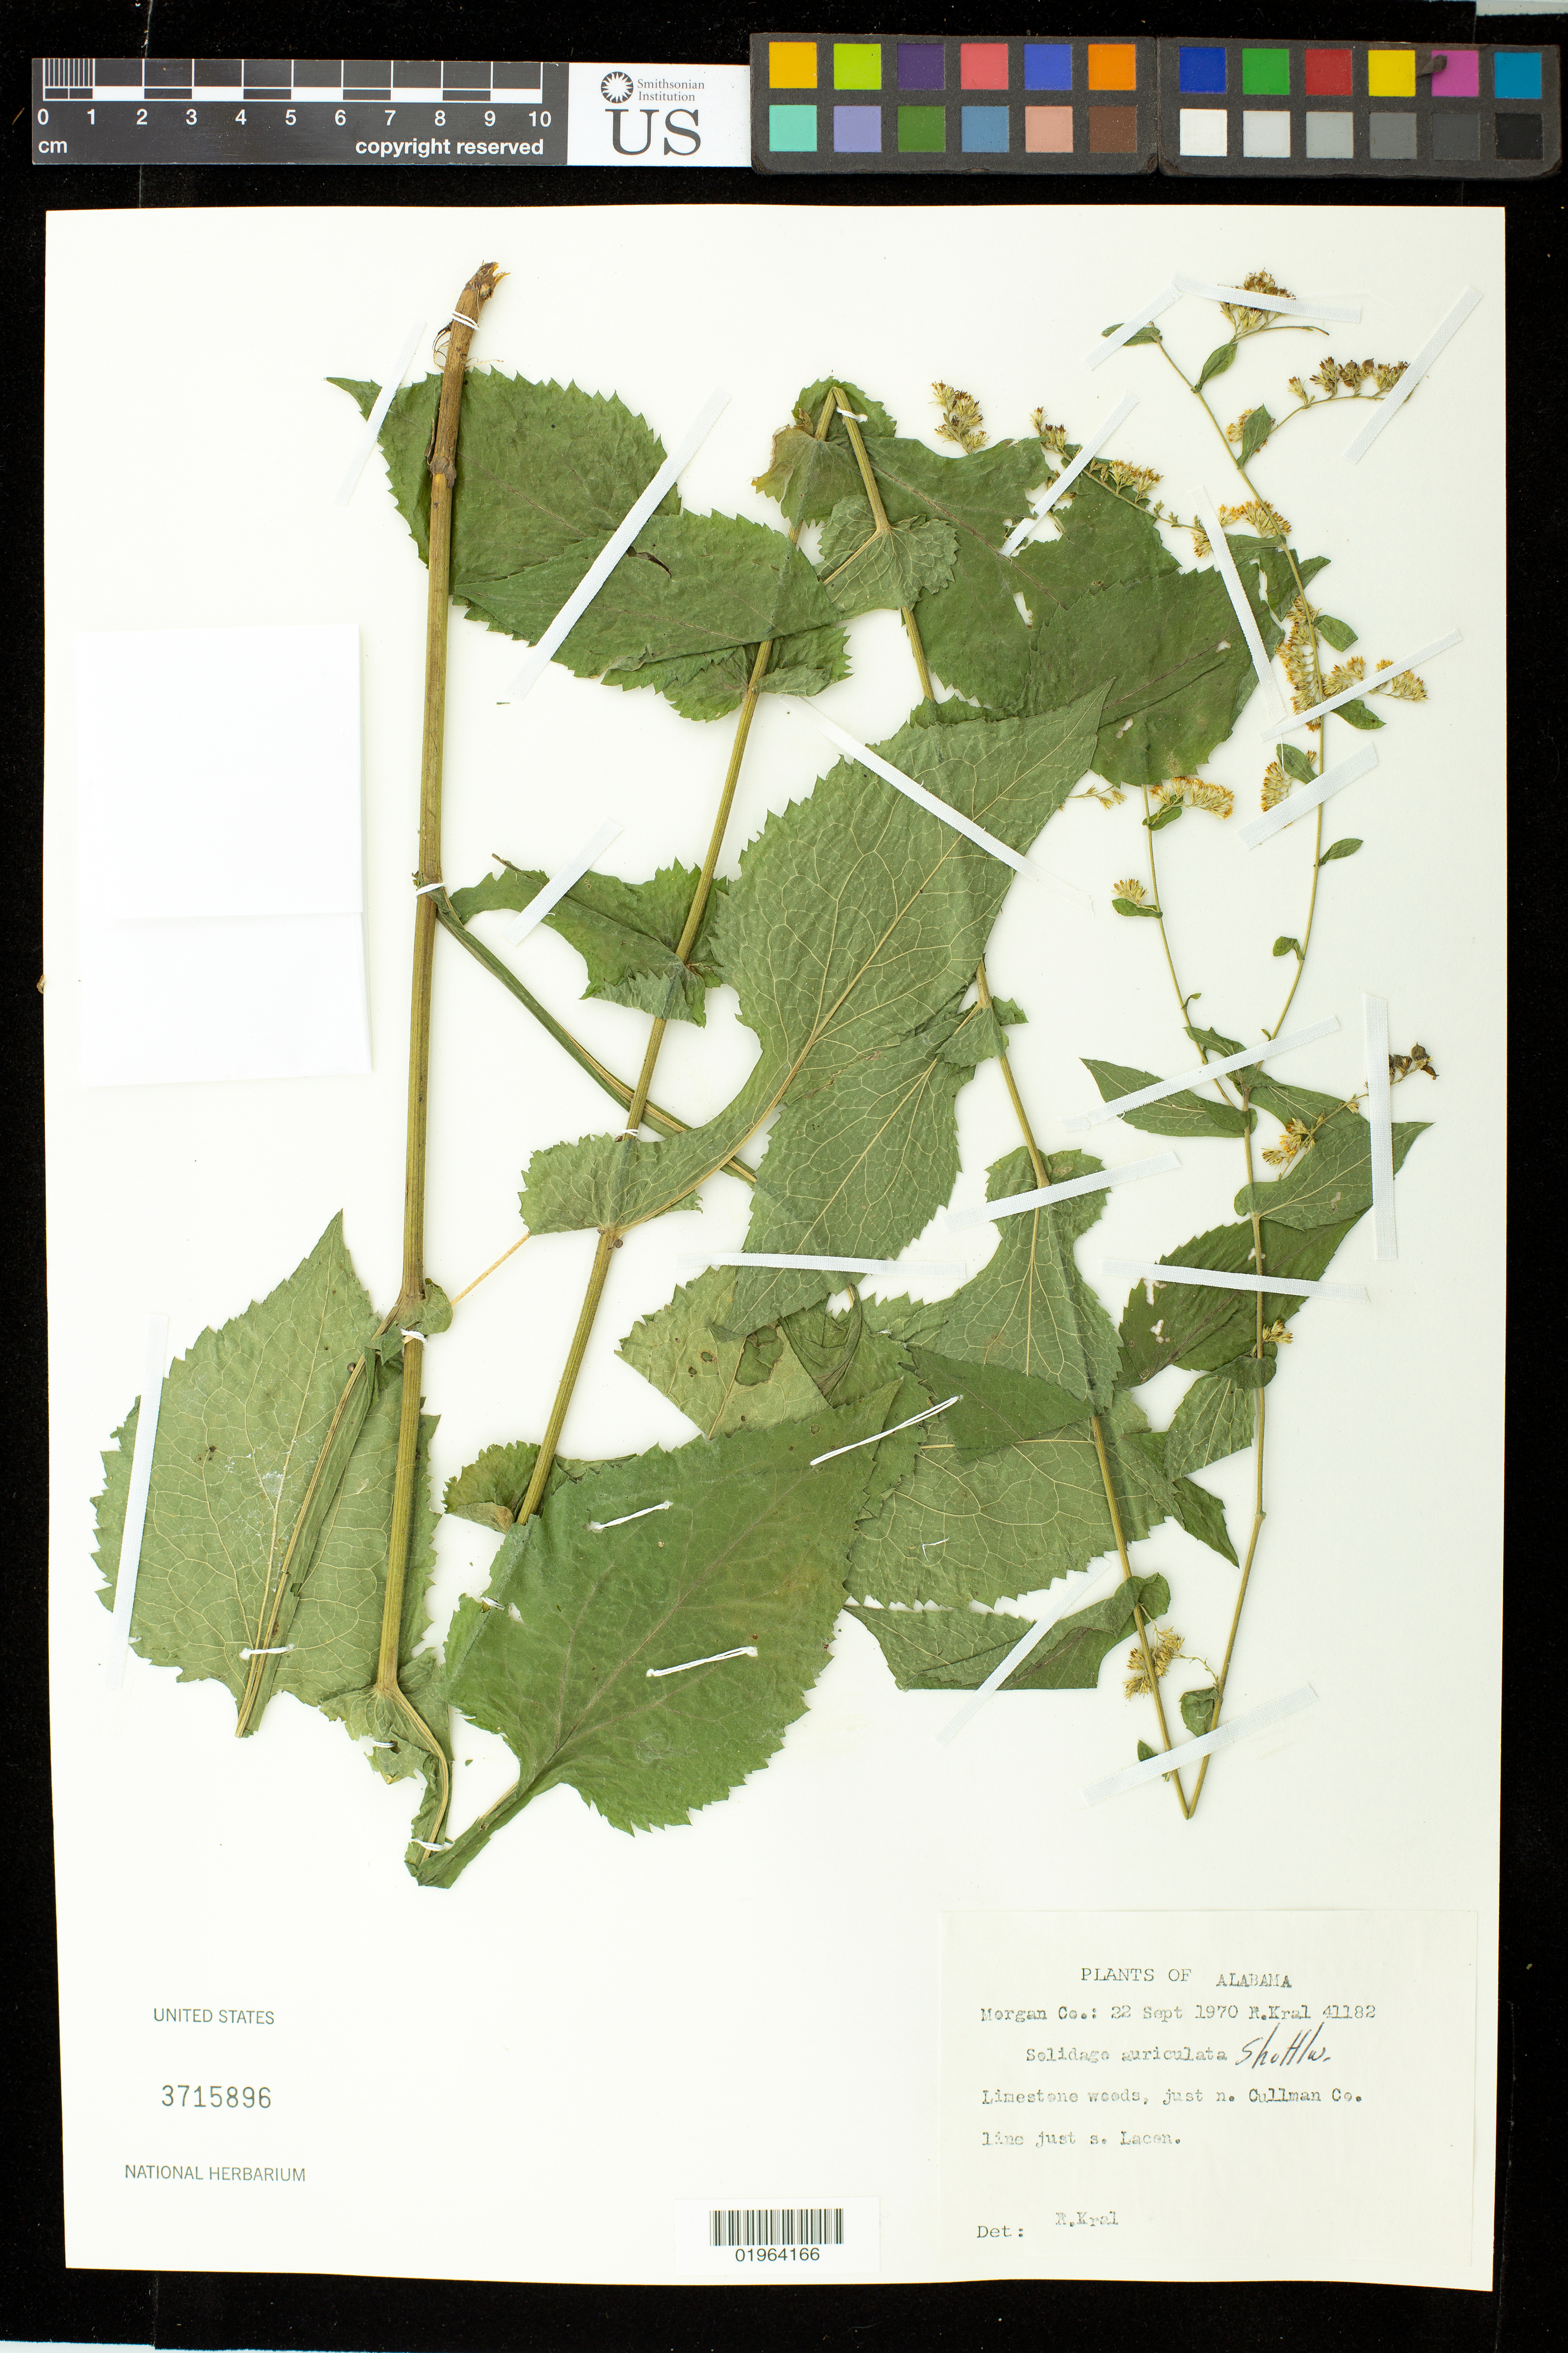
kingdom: Plantae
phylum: Tracheophyta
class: Magnoliopsida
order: Asterales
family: Asteraceae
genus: Solidago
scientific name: Solidago auriculata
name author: Shuttlew. ex S.F. Blake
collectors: R. Kral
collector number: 41182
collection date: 1970-09-22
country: United States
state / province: Alabama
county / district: Morgan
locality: Just N Cullman Co line just S Lacon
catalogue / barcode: US 3715896